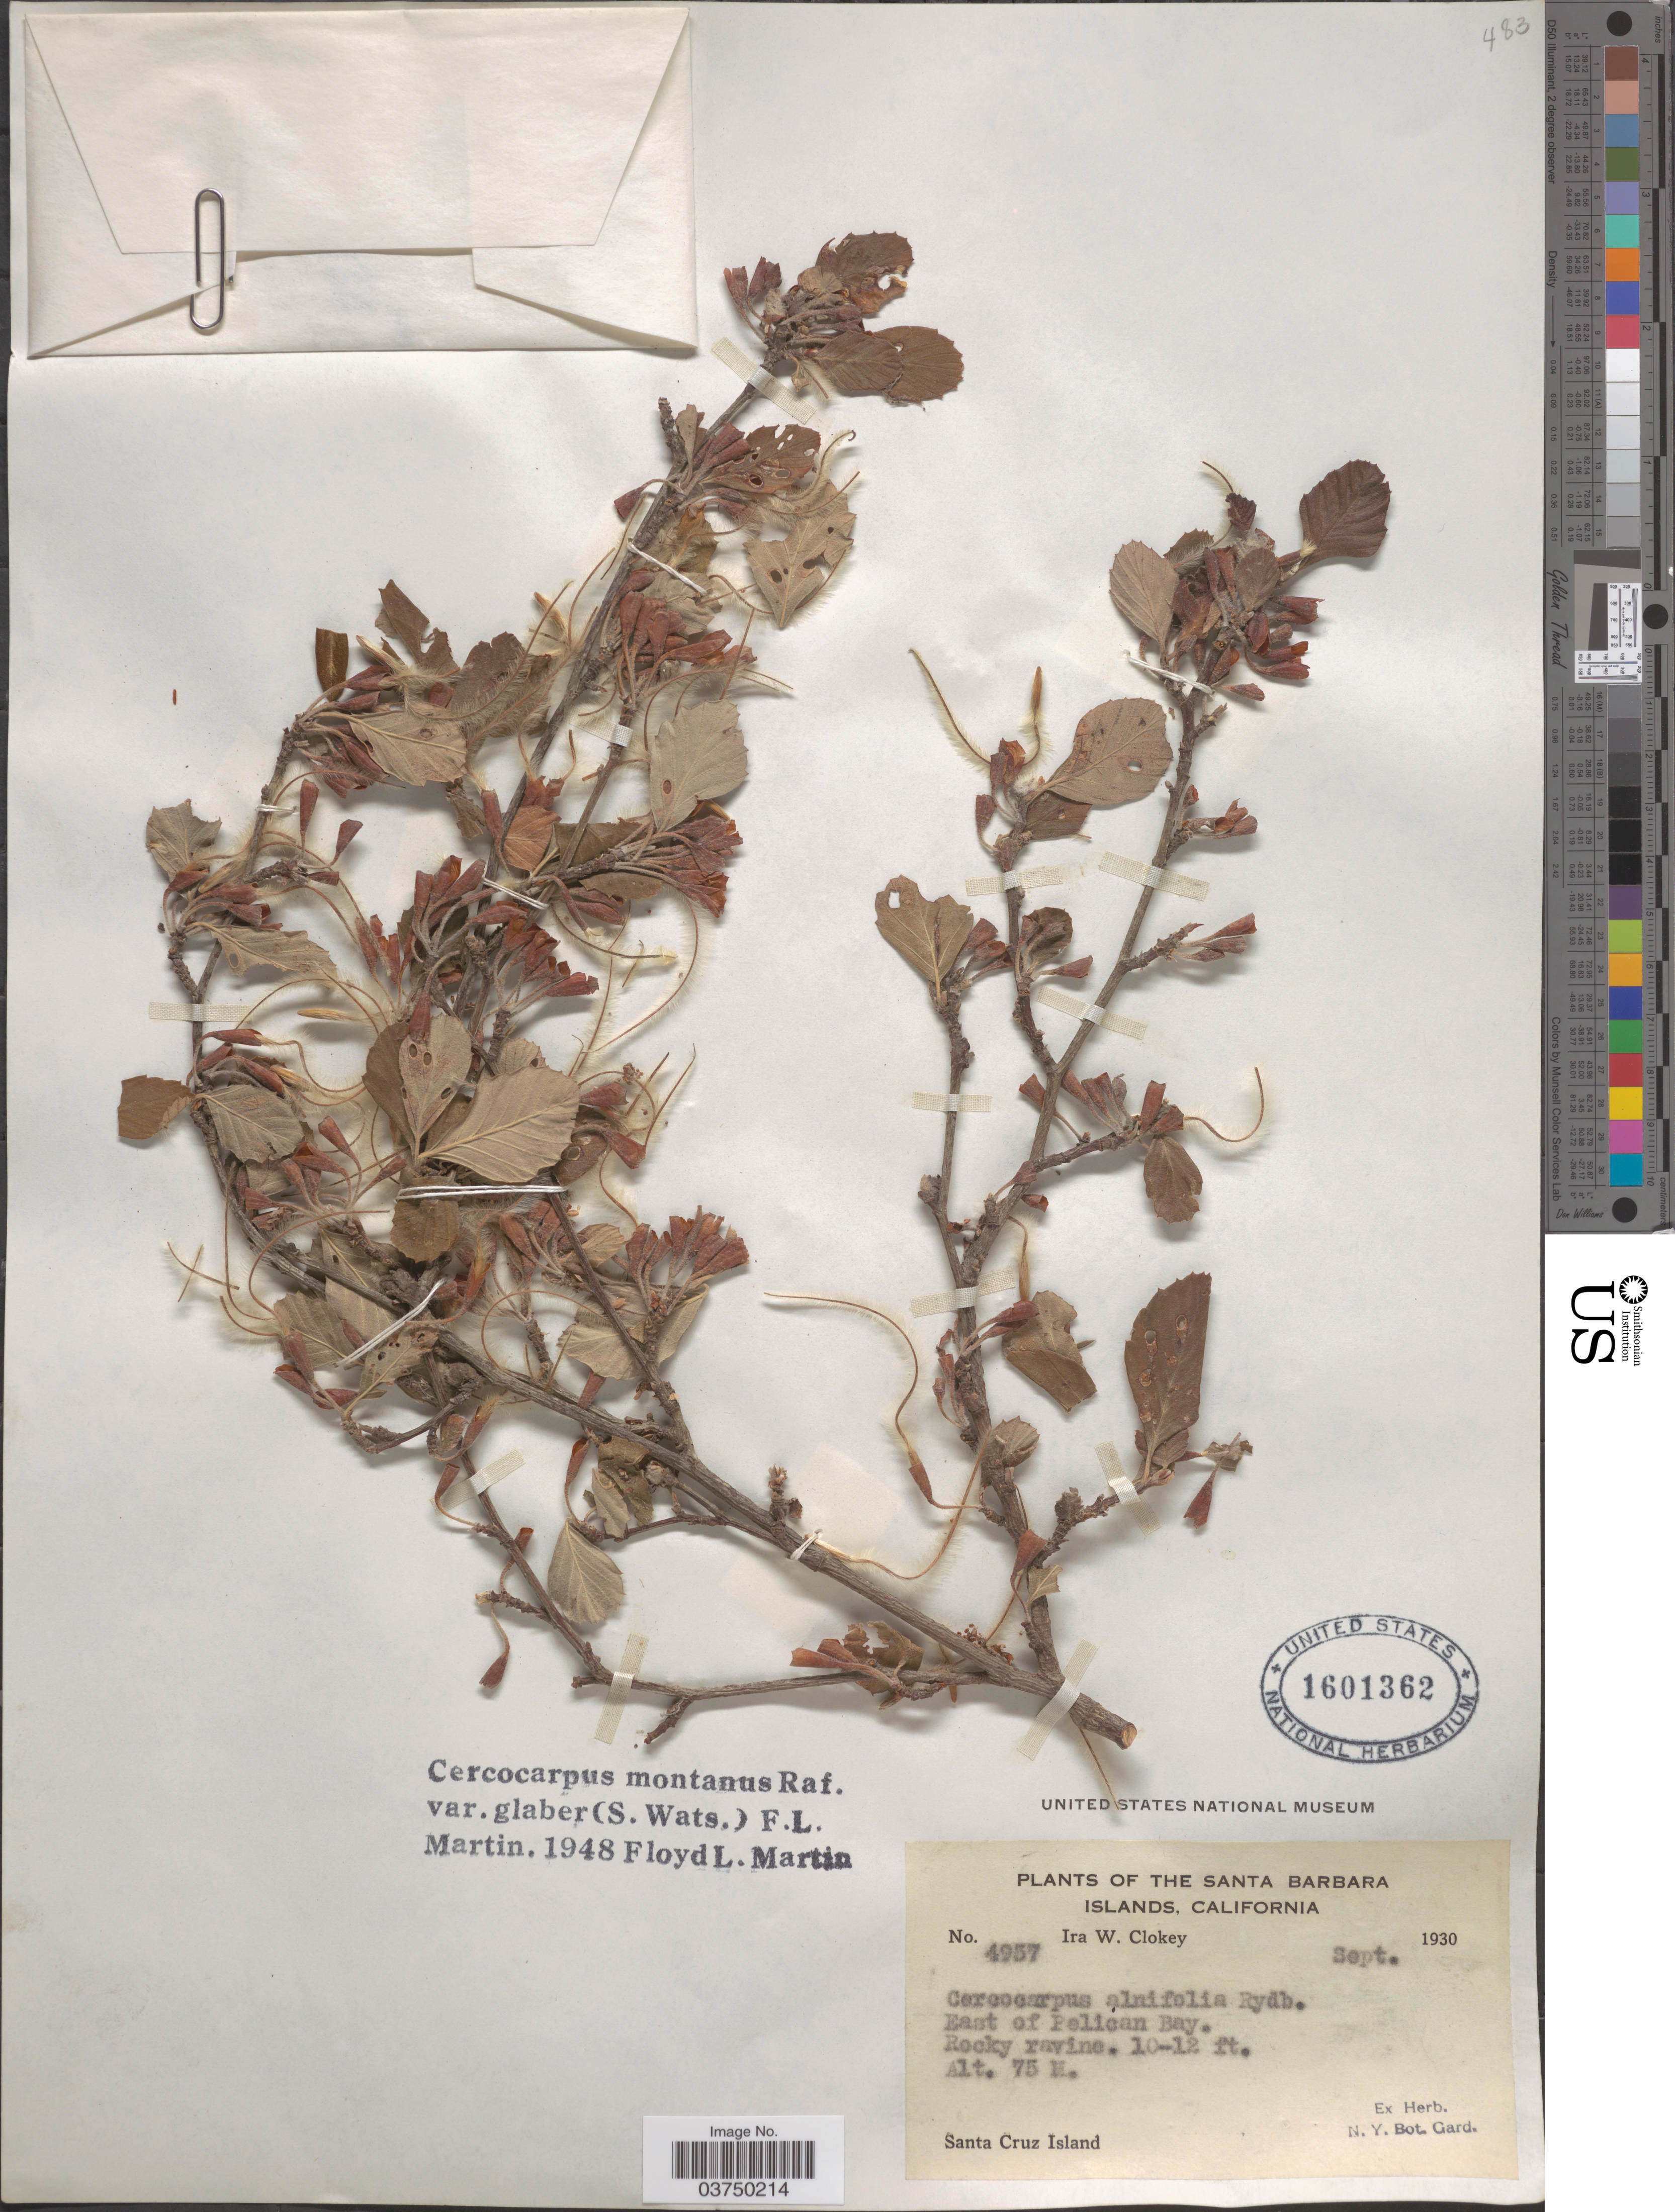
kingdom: Plantae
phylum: Tracheophyta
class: Magnoliopsida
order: Rosales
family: Rosaceae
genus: Cercocarpus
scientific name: Cercocarpus montanus var. glaber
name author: (S. Watson) F.L. Martin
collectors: I. W. Clokey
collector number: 4957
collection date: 1930-09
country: United States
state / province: California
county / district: Santa Barbara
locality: The Santa Barbara Islands. East of Pelican Bay. Santa Cruz Island.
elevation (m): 75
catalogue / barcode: US 1601362